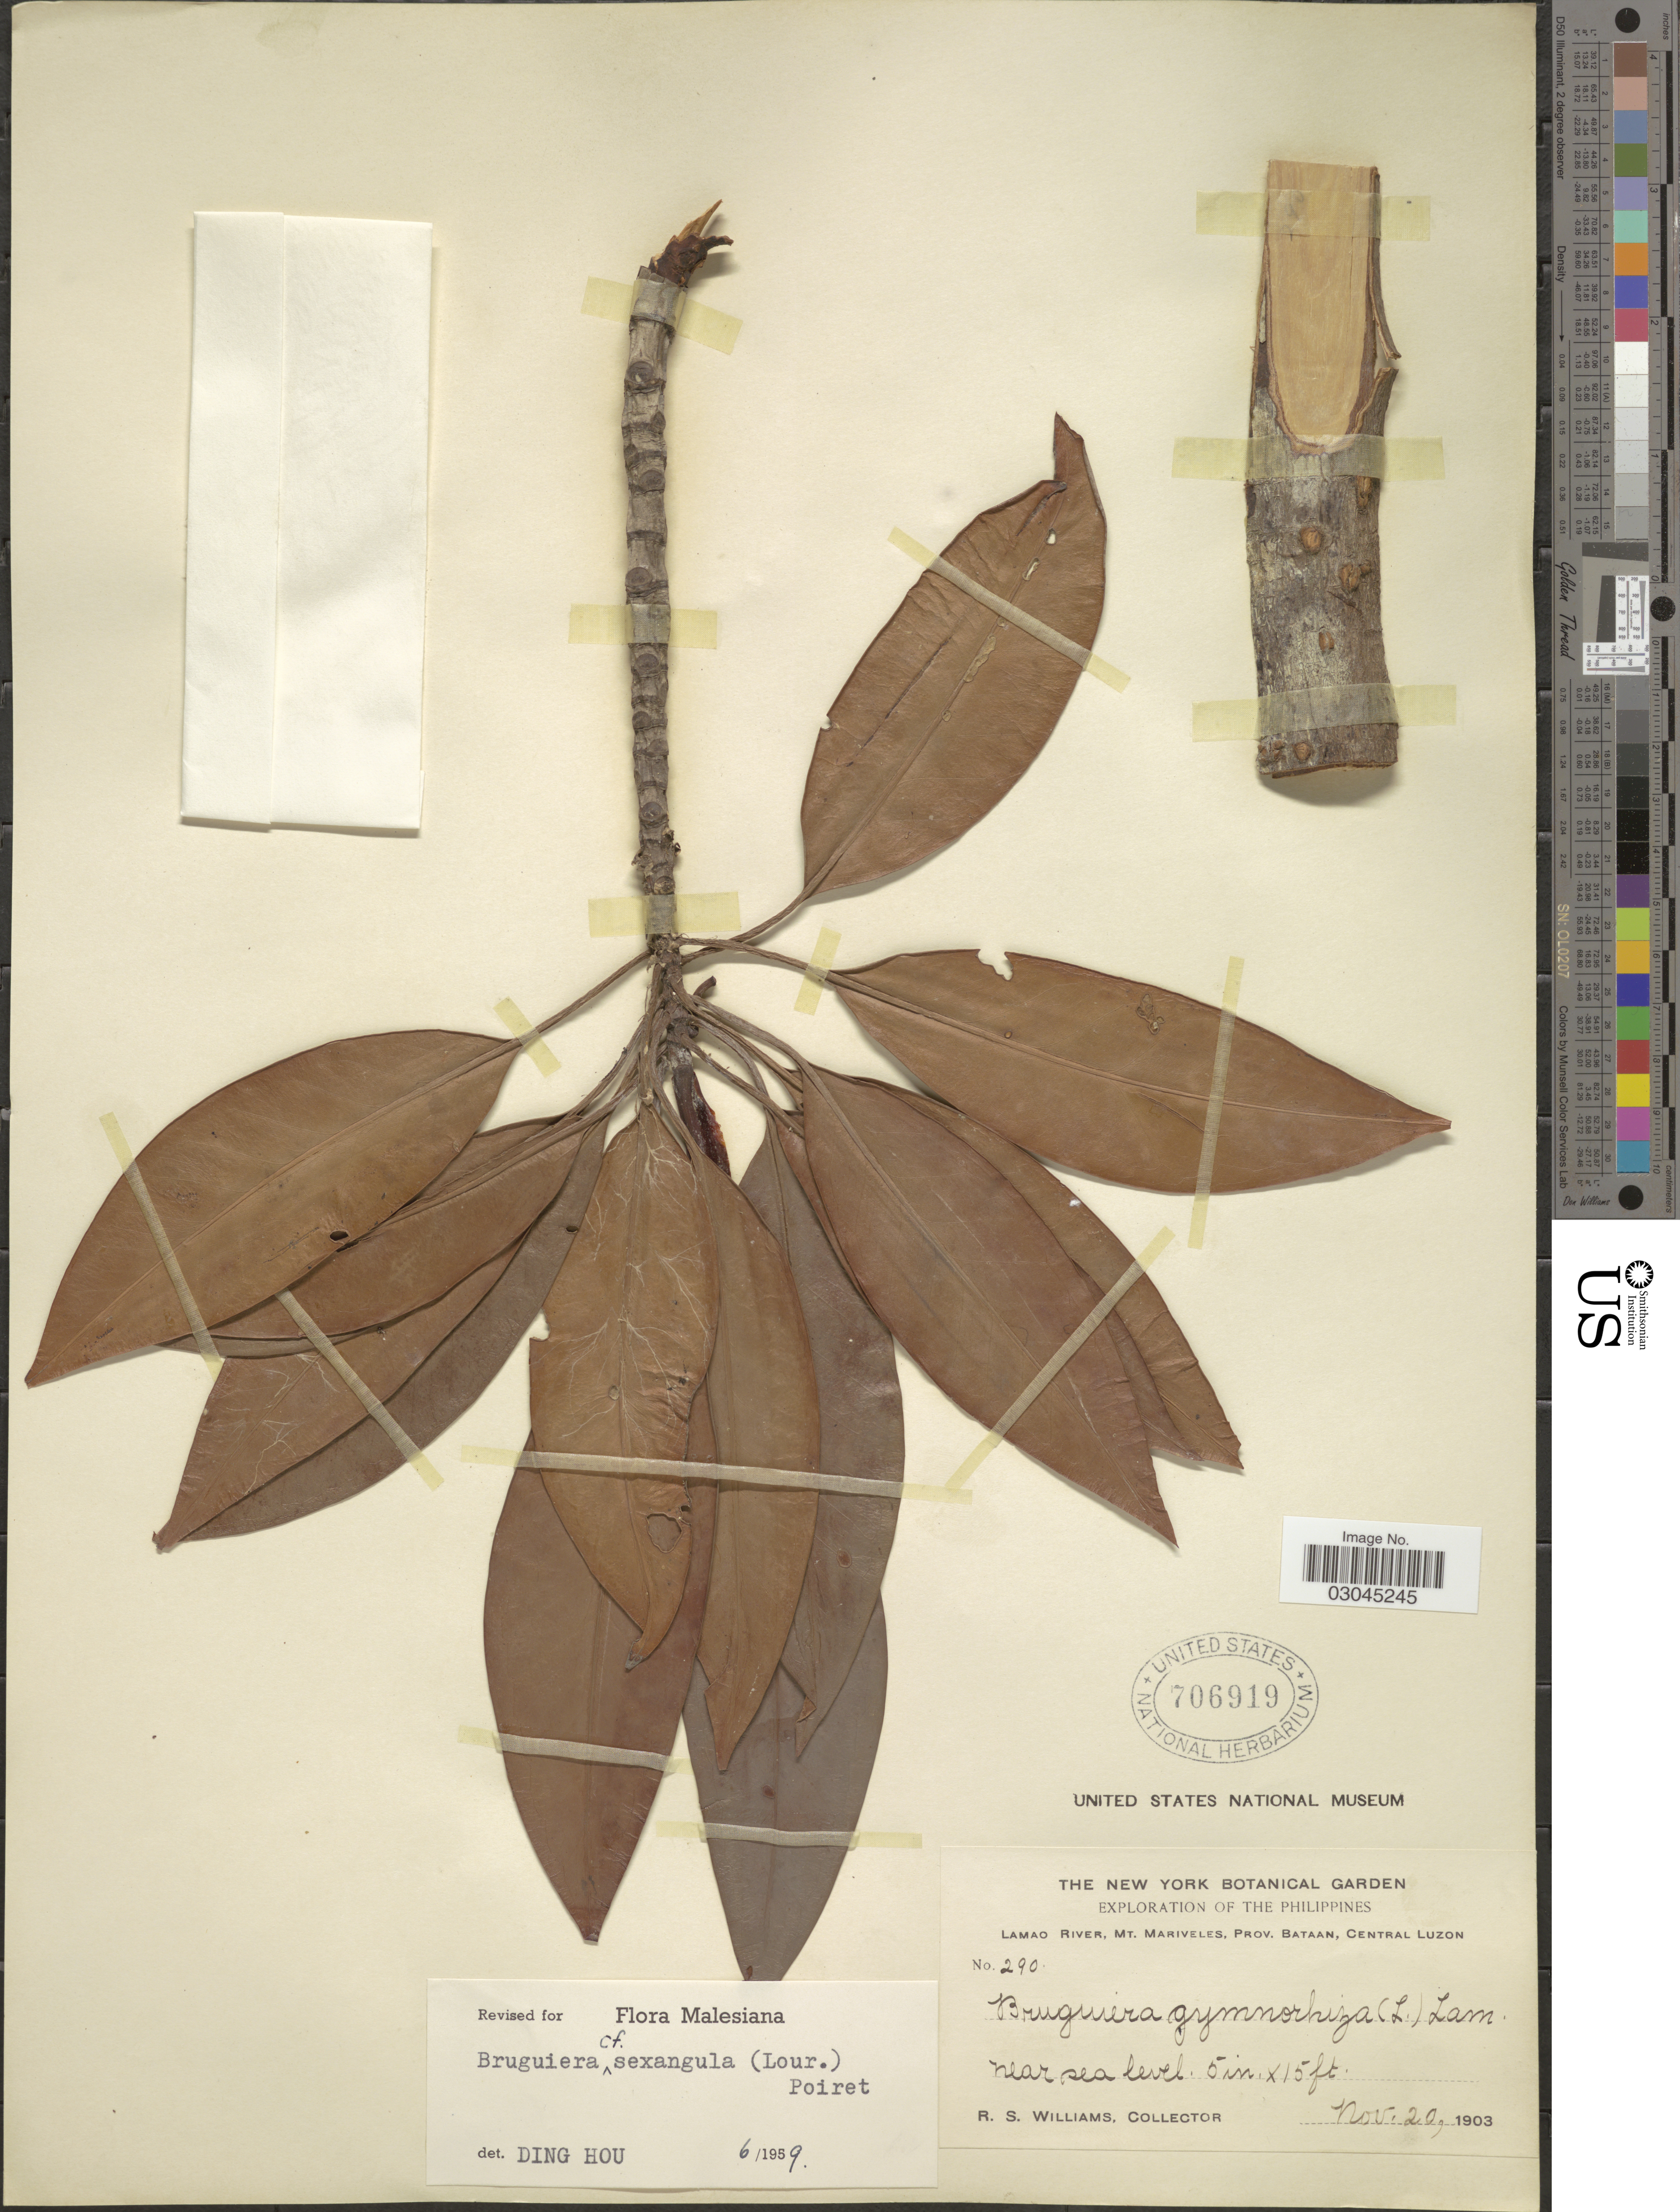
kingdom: Plantae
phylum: Tracheophyta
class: Magnoliopsida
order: Malpighiales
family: Rhizophoraceae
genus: Bruguiera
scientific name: Bruguiera sexangula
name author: (Lour.) Poir.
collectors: R. S. Williams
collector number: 290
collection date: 1903-11-20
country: Philippines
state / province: Central Luzon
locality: Lamao River, Mt. Mariveles, Prov. Bataan.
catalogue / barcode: US 706919